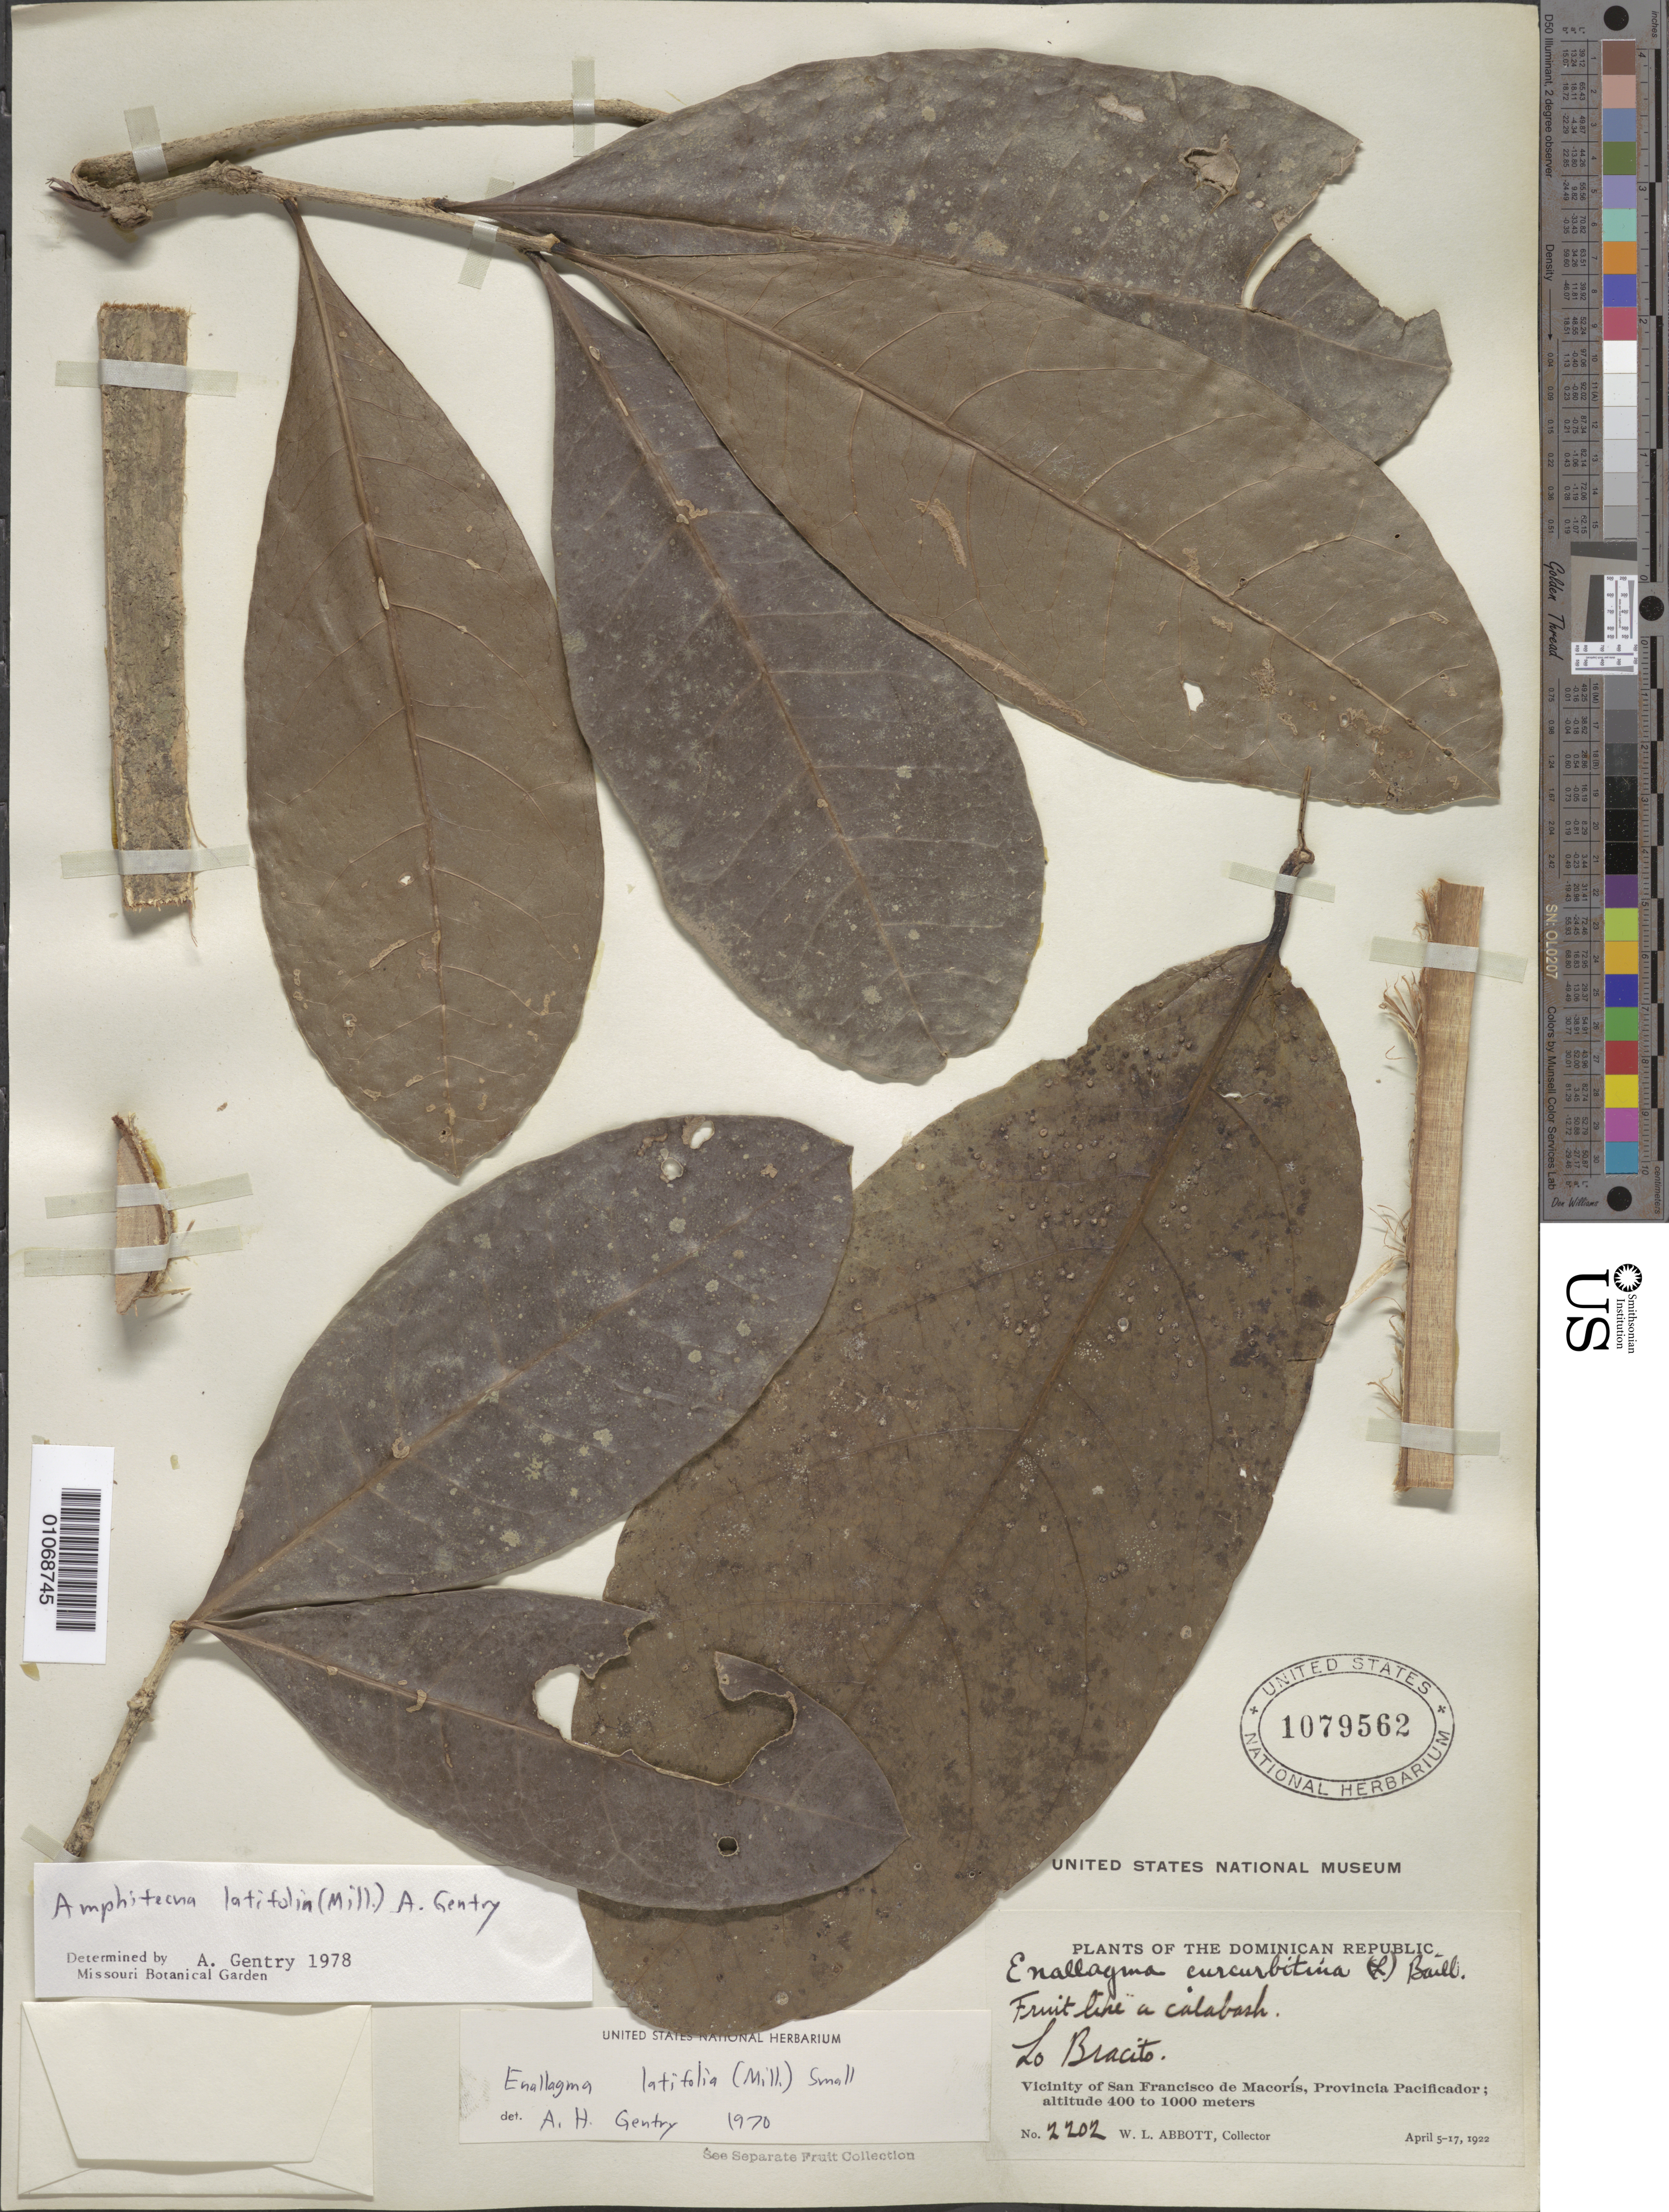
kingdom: Plantae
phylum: Tracheophyta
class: Magnoliopsida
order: Lamiales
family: Bignoniaceae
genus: Amphitecna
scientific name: Amphitecna latifolia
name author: (Mill.) A.H. Gentry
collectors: W. L. Abbott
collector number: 2202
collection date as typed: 05 Apr 1922 to 17 Apr 1922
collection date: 1922-04-05/1922-04-17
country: Dominican Republic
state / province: Duarte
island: Hispaniola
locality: Vicinity of San Francisco de Macoris, Pacificador province. Lo Bracito.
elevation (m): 400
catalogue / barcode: US 1079562